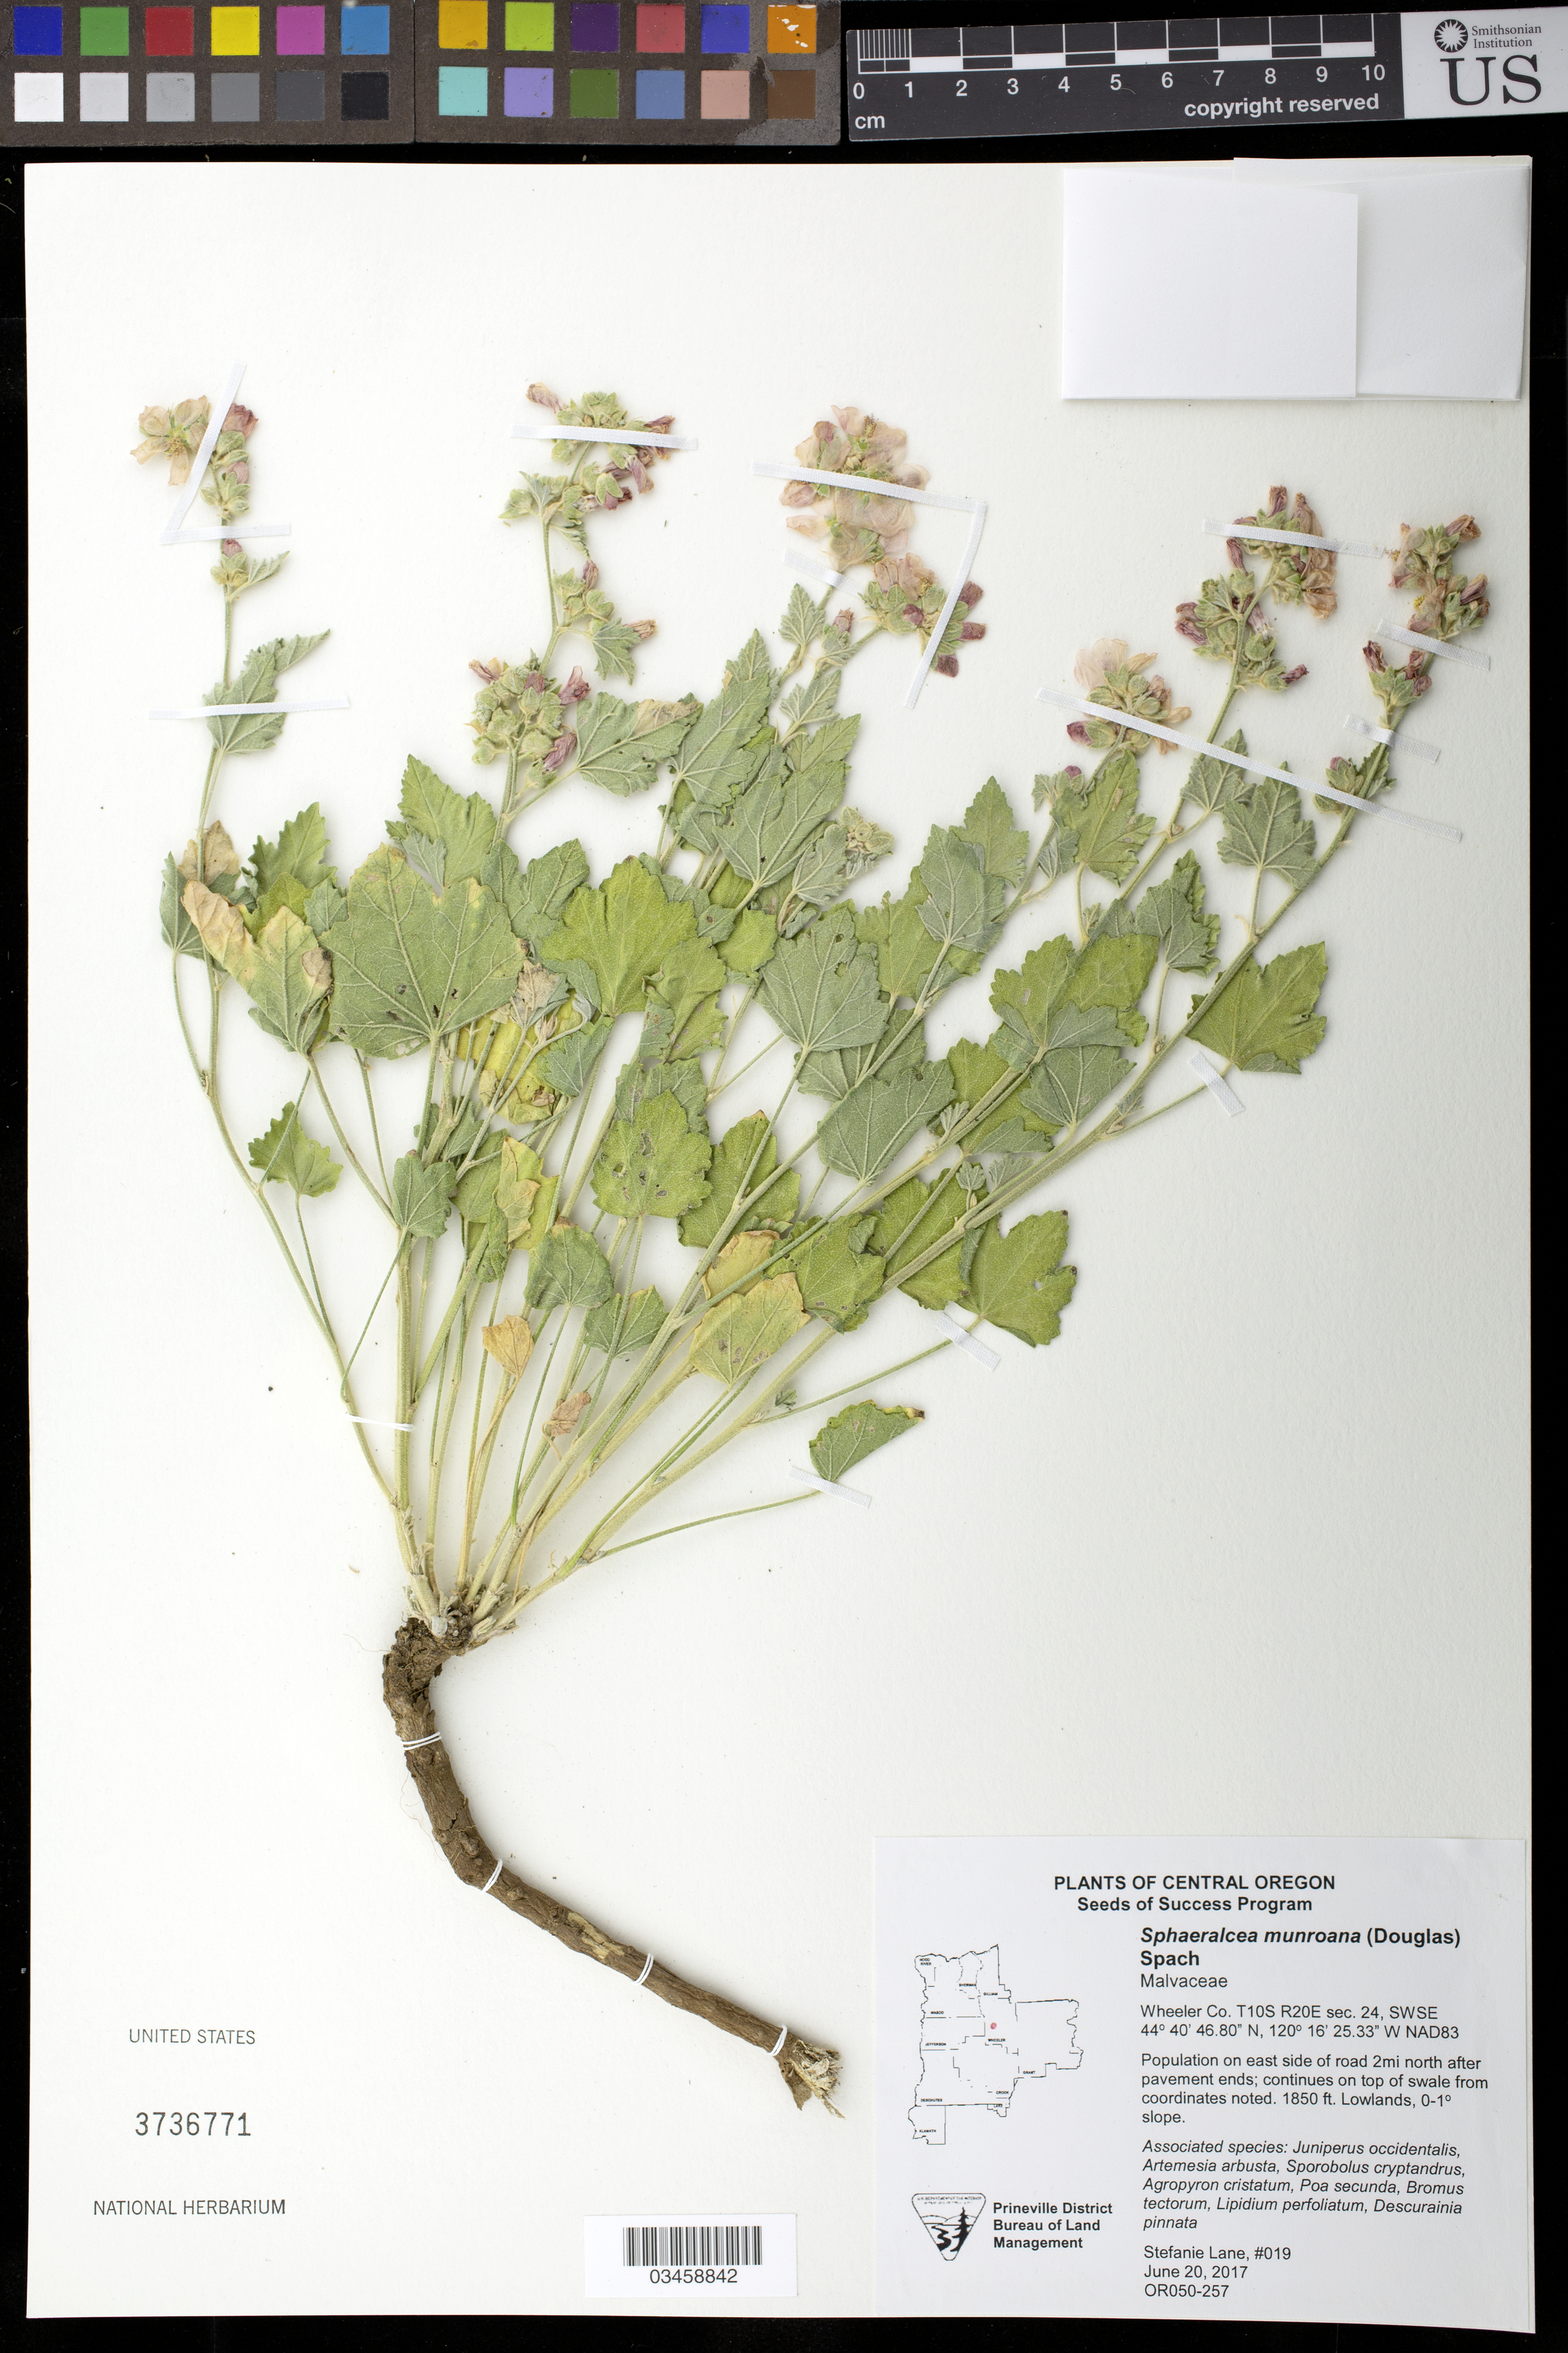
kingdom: Plantae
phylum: Tracheophyta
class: Magnoliopsida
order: Malvales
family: Malvaceae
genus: Sphaeralcea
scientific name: Sphaeralcea munroana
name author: (Douglas ex Lindl.) Spach ex A. Gray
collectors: S. Lane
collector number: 019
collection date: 2017-06-20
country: United States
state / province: Oregon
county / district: Wheeler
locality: T10S R20E, sec. 24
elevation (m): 564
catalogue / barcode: US 3736771